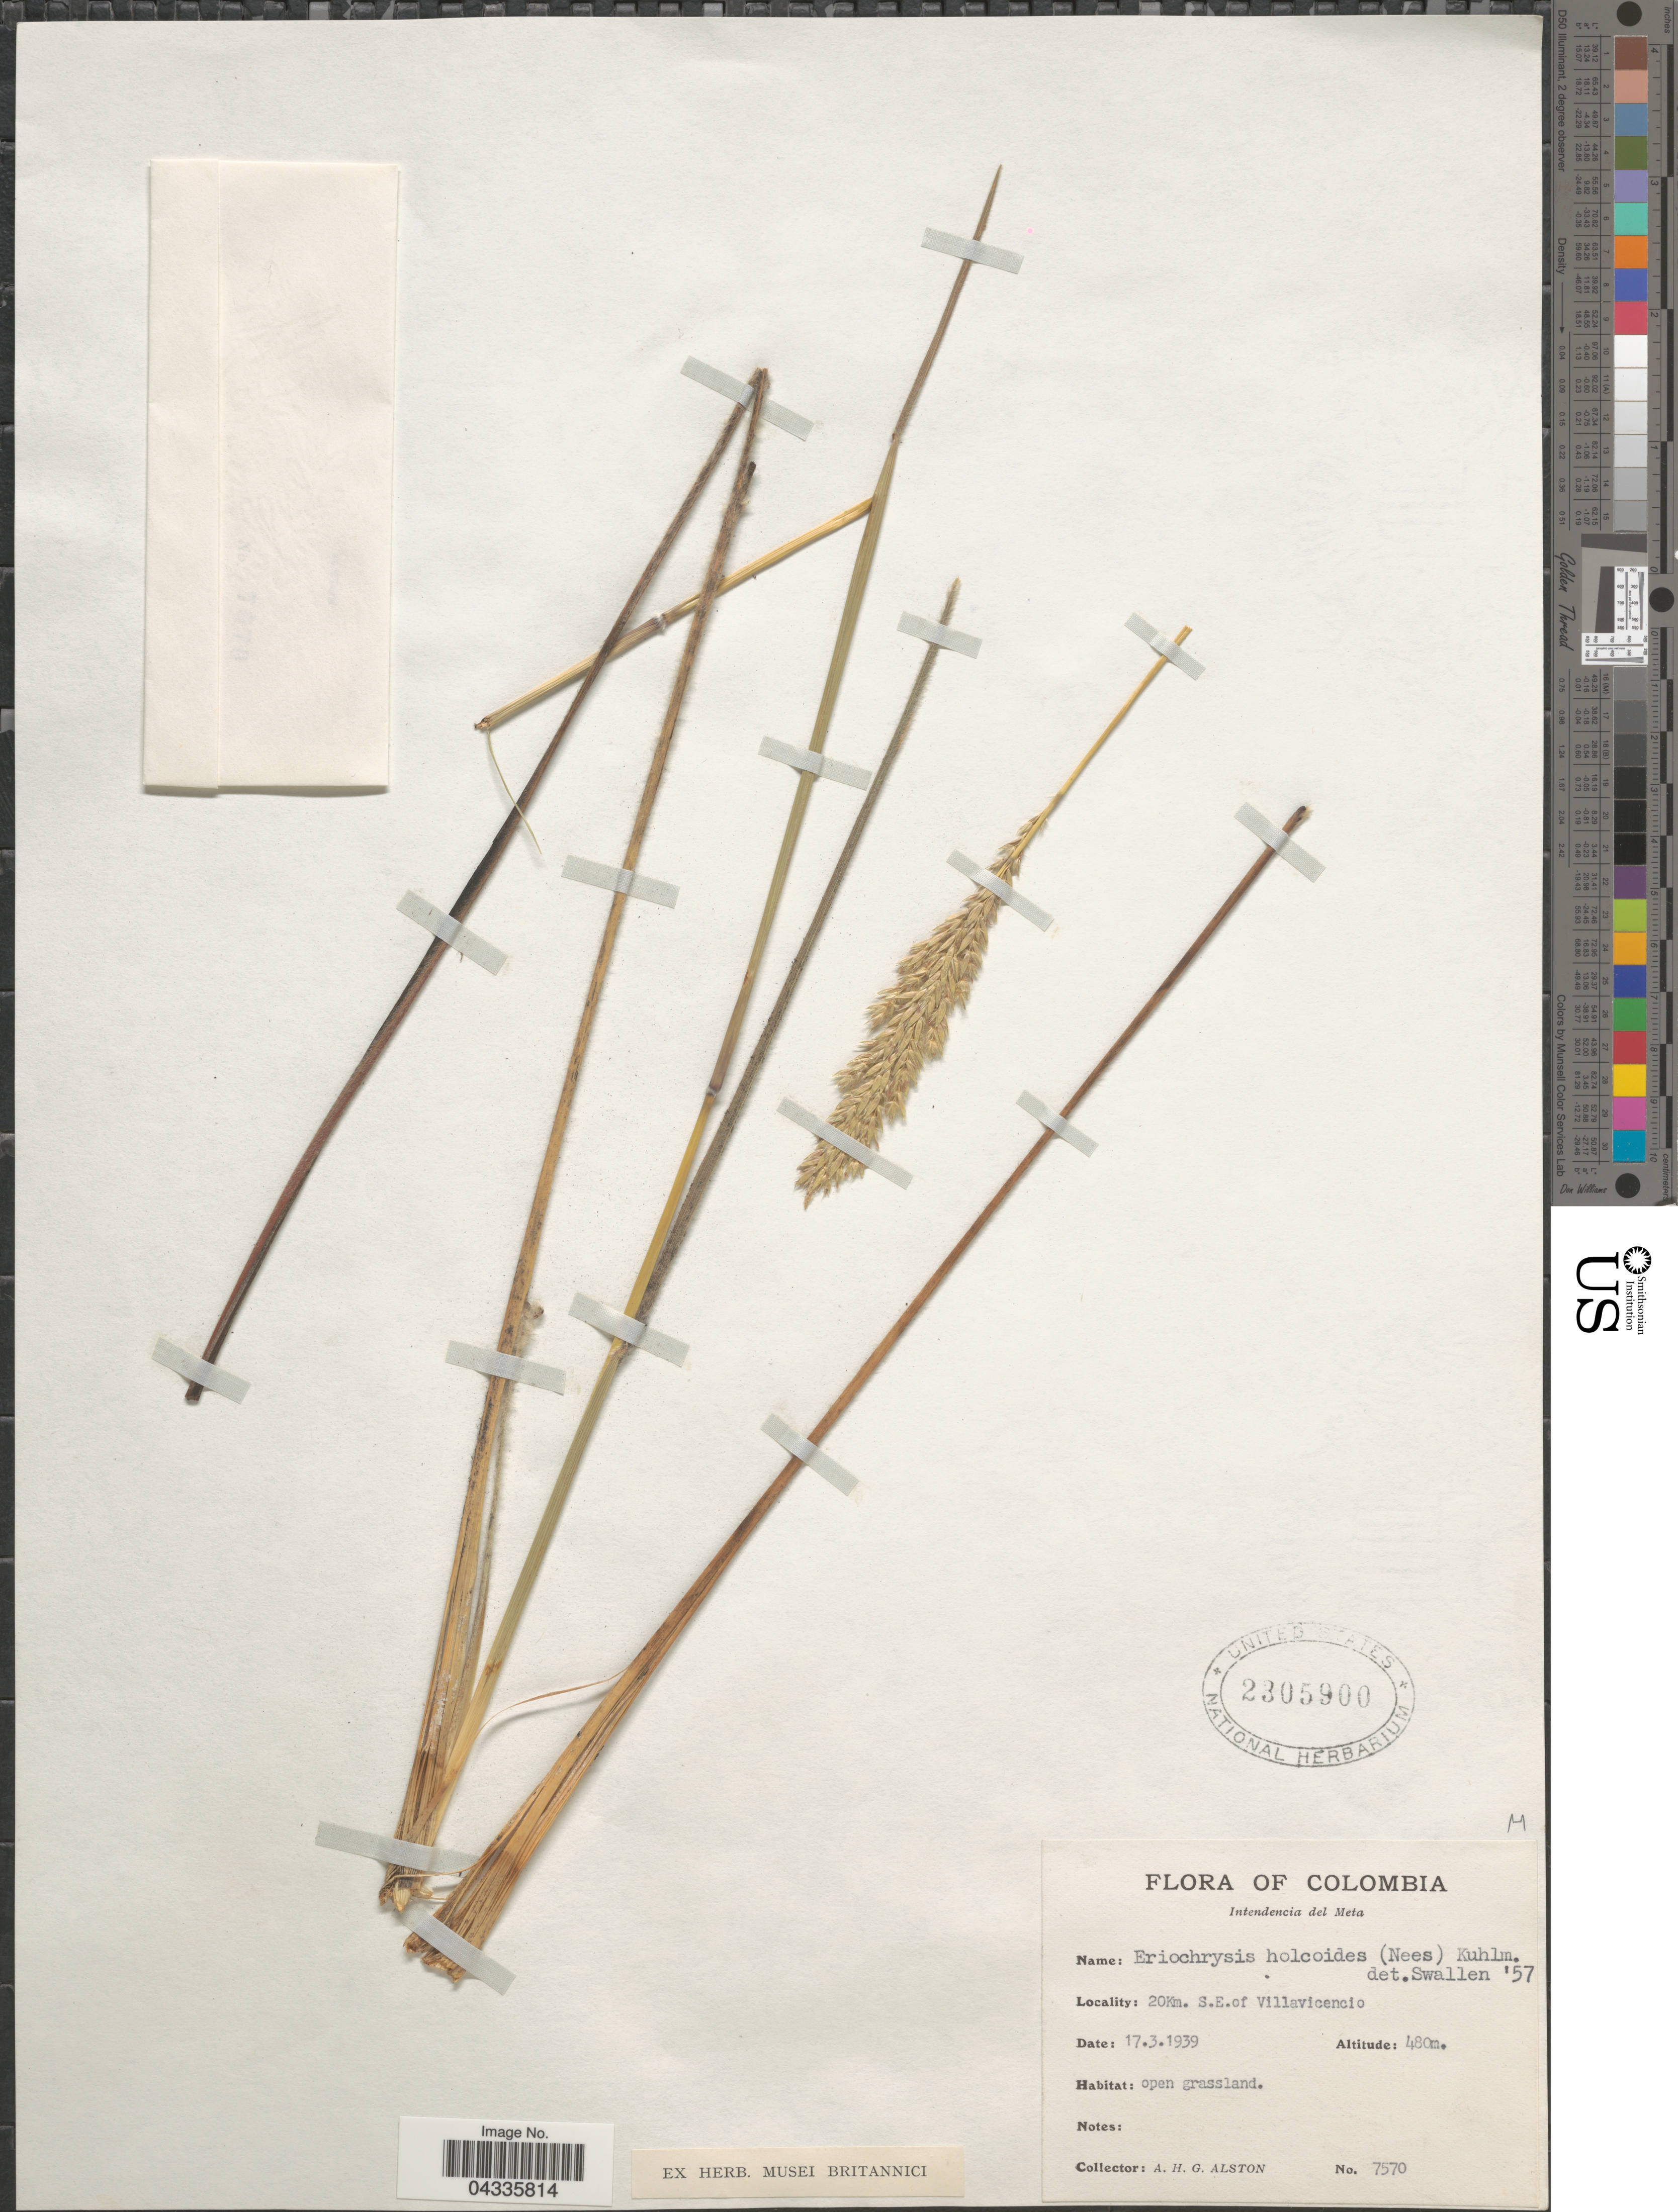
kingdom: Plantae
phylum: Tracheophyta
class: Liliopsida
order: Poales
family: Poaceae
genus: Eriochrysis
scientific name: Eriochrysis holcoides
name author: (Nees) Kuhlm.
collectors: A. H. Alston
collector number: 7570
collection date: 1939-03-17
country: Colombia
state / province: Meta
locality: Intendencia del Meta. 20Km. S.E. of Villavicencio.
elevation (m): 480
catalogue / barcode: US 2305900